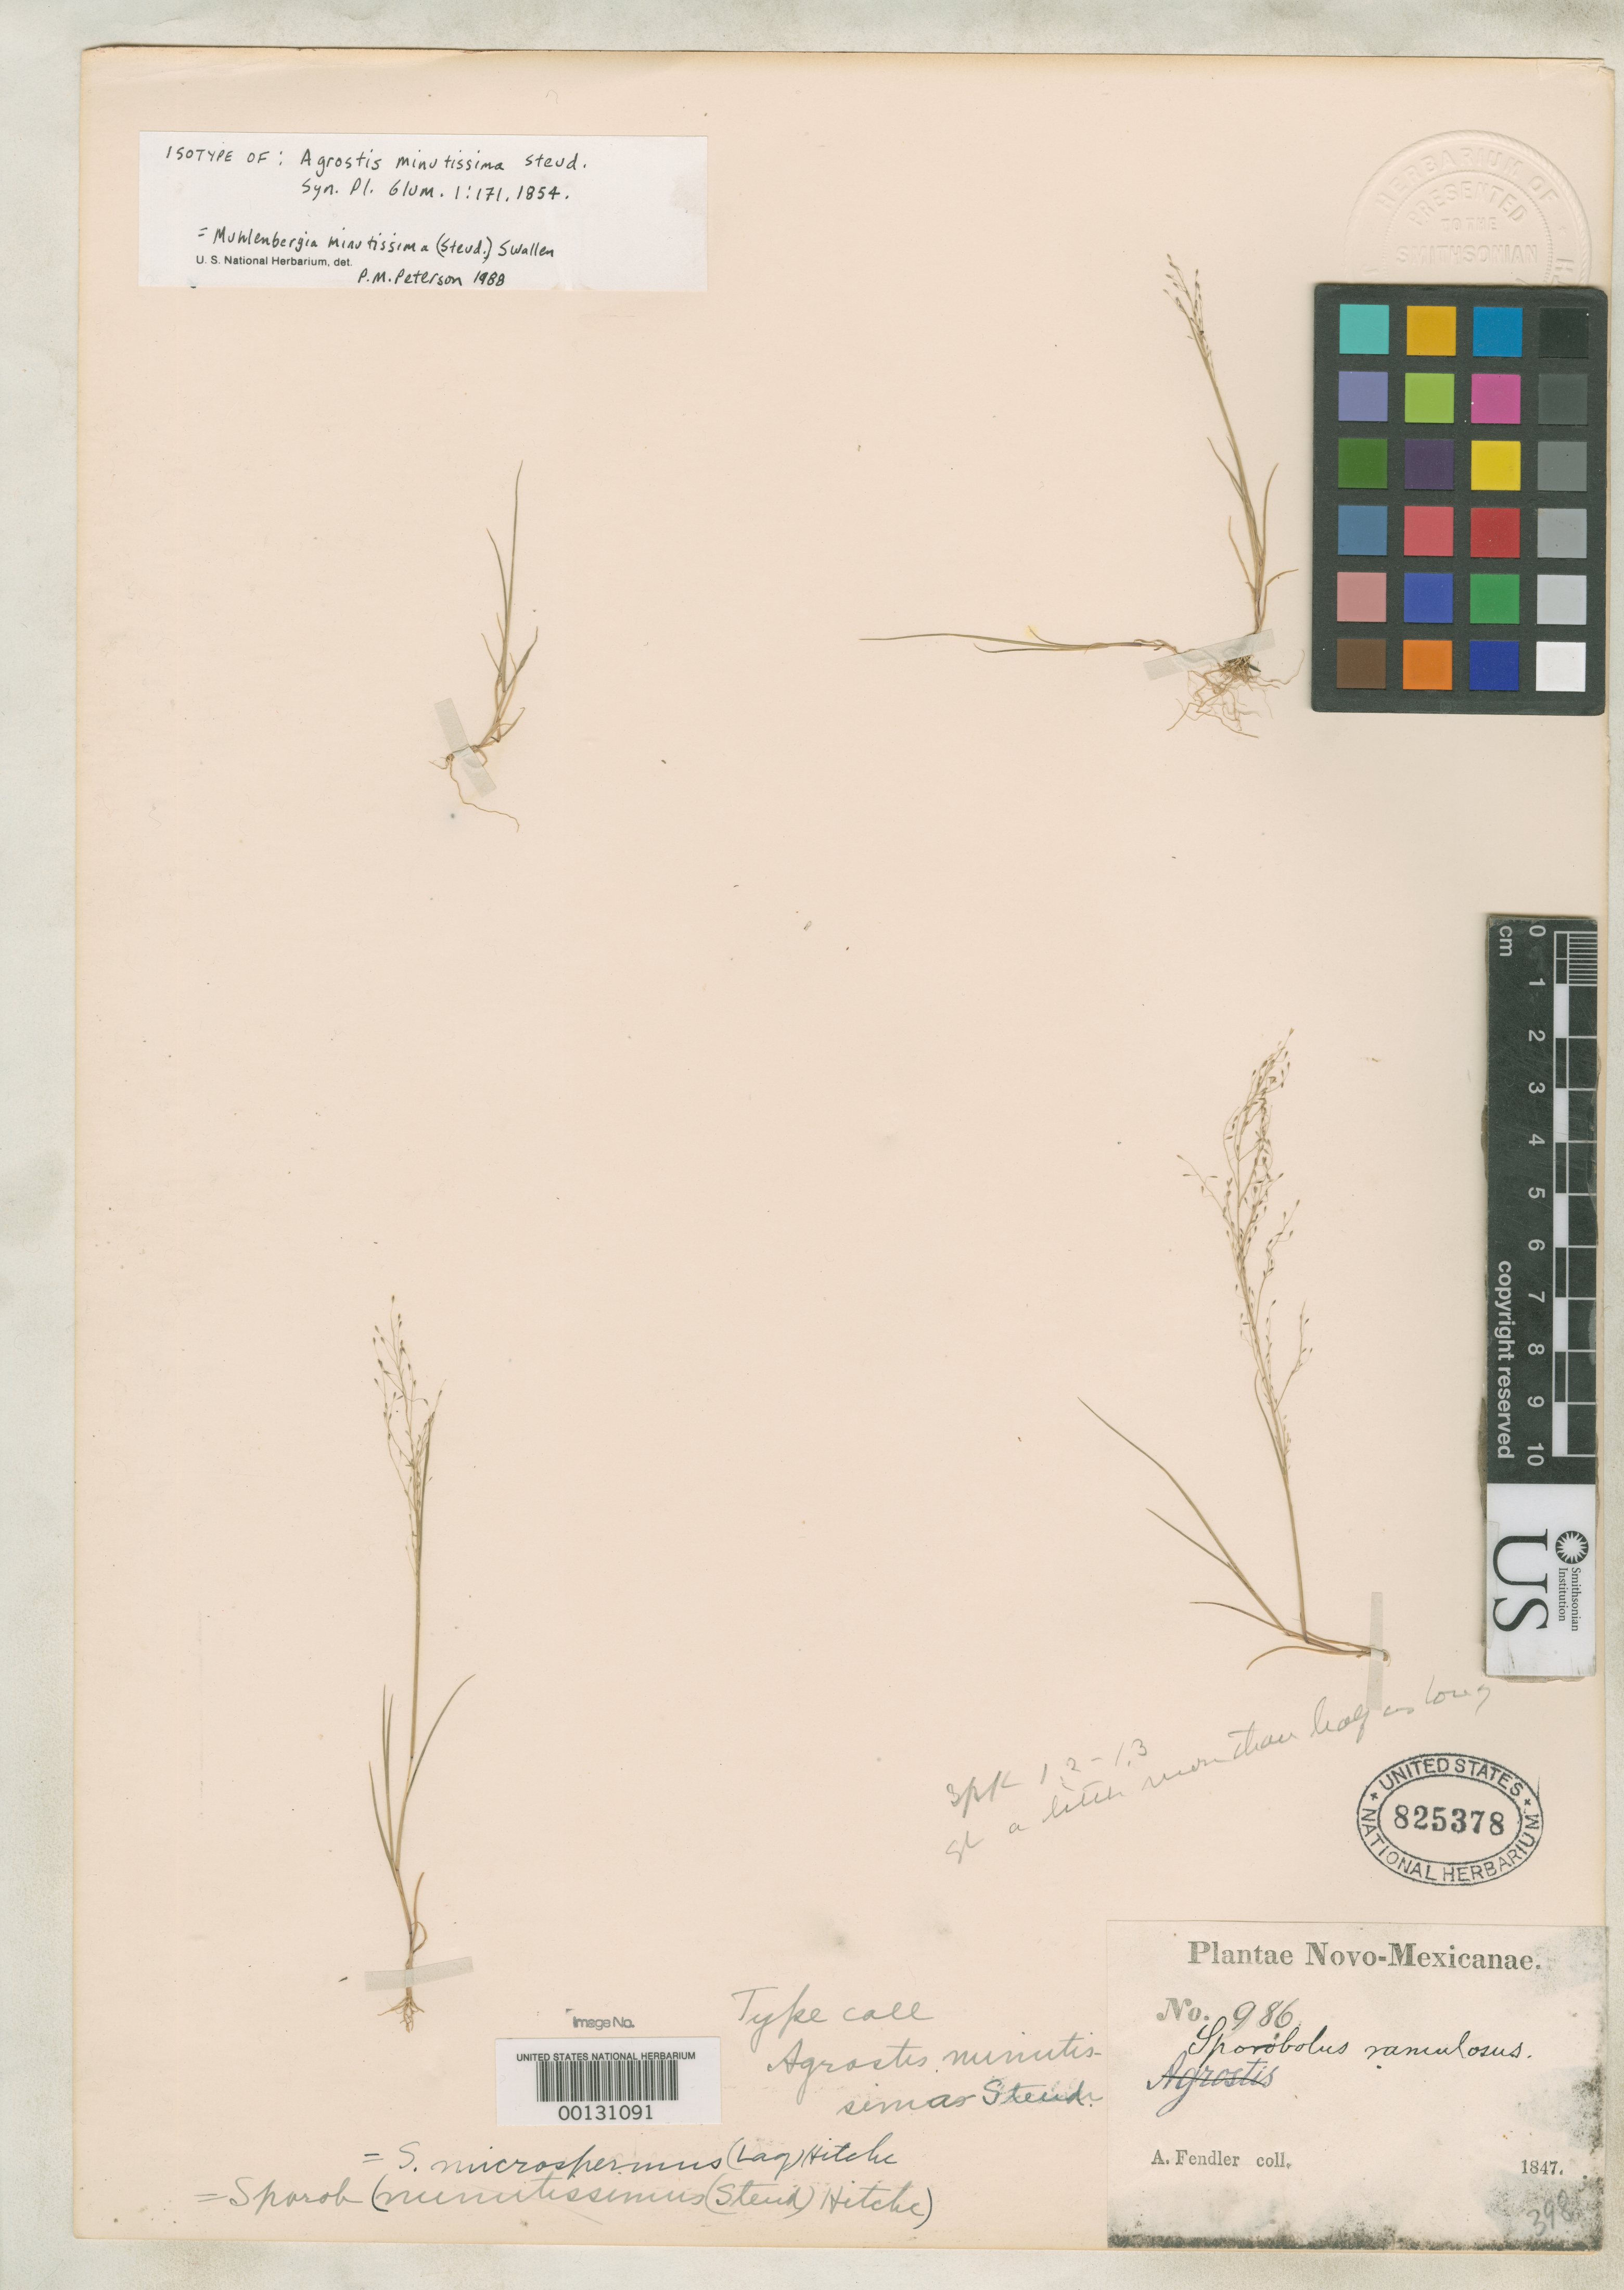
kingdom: Plantae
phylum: Tracheophyta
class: Liliopsida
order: Poales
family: Poaceae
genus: Agrostis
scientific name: Agrostis minutissima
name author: Steud.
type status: Isotype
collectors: A. Fendler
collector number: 986 (Herb. No.)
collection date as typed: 1847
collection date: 1847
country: United States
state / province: New Mexico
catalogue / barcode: US 825378